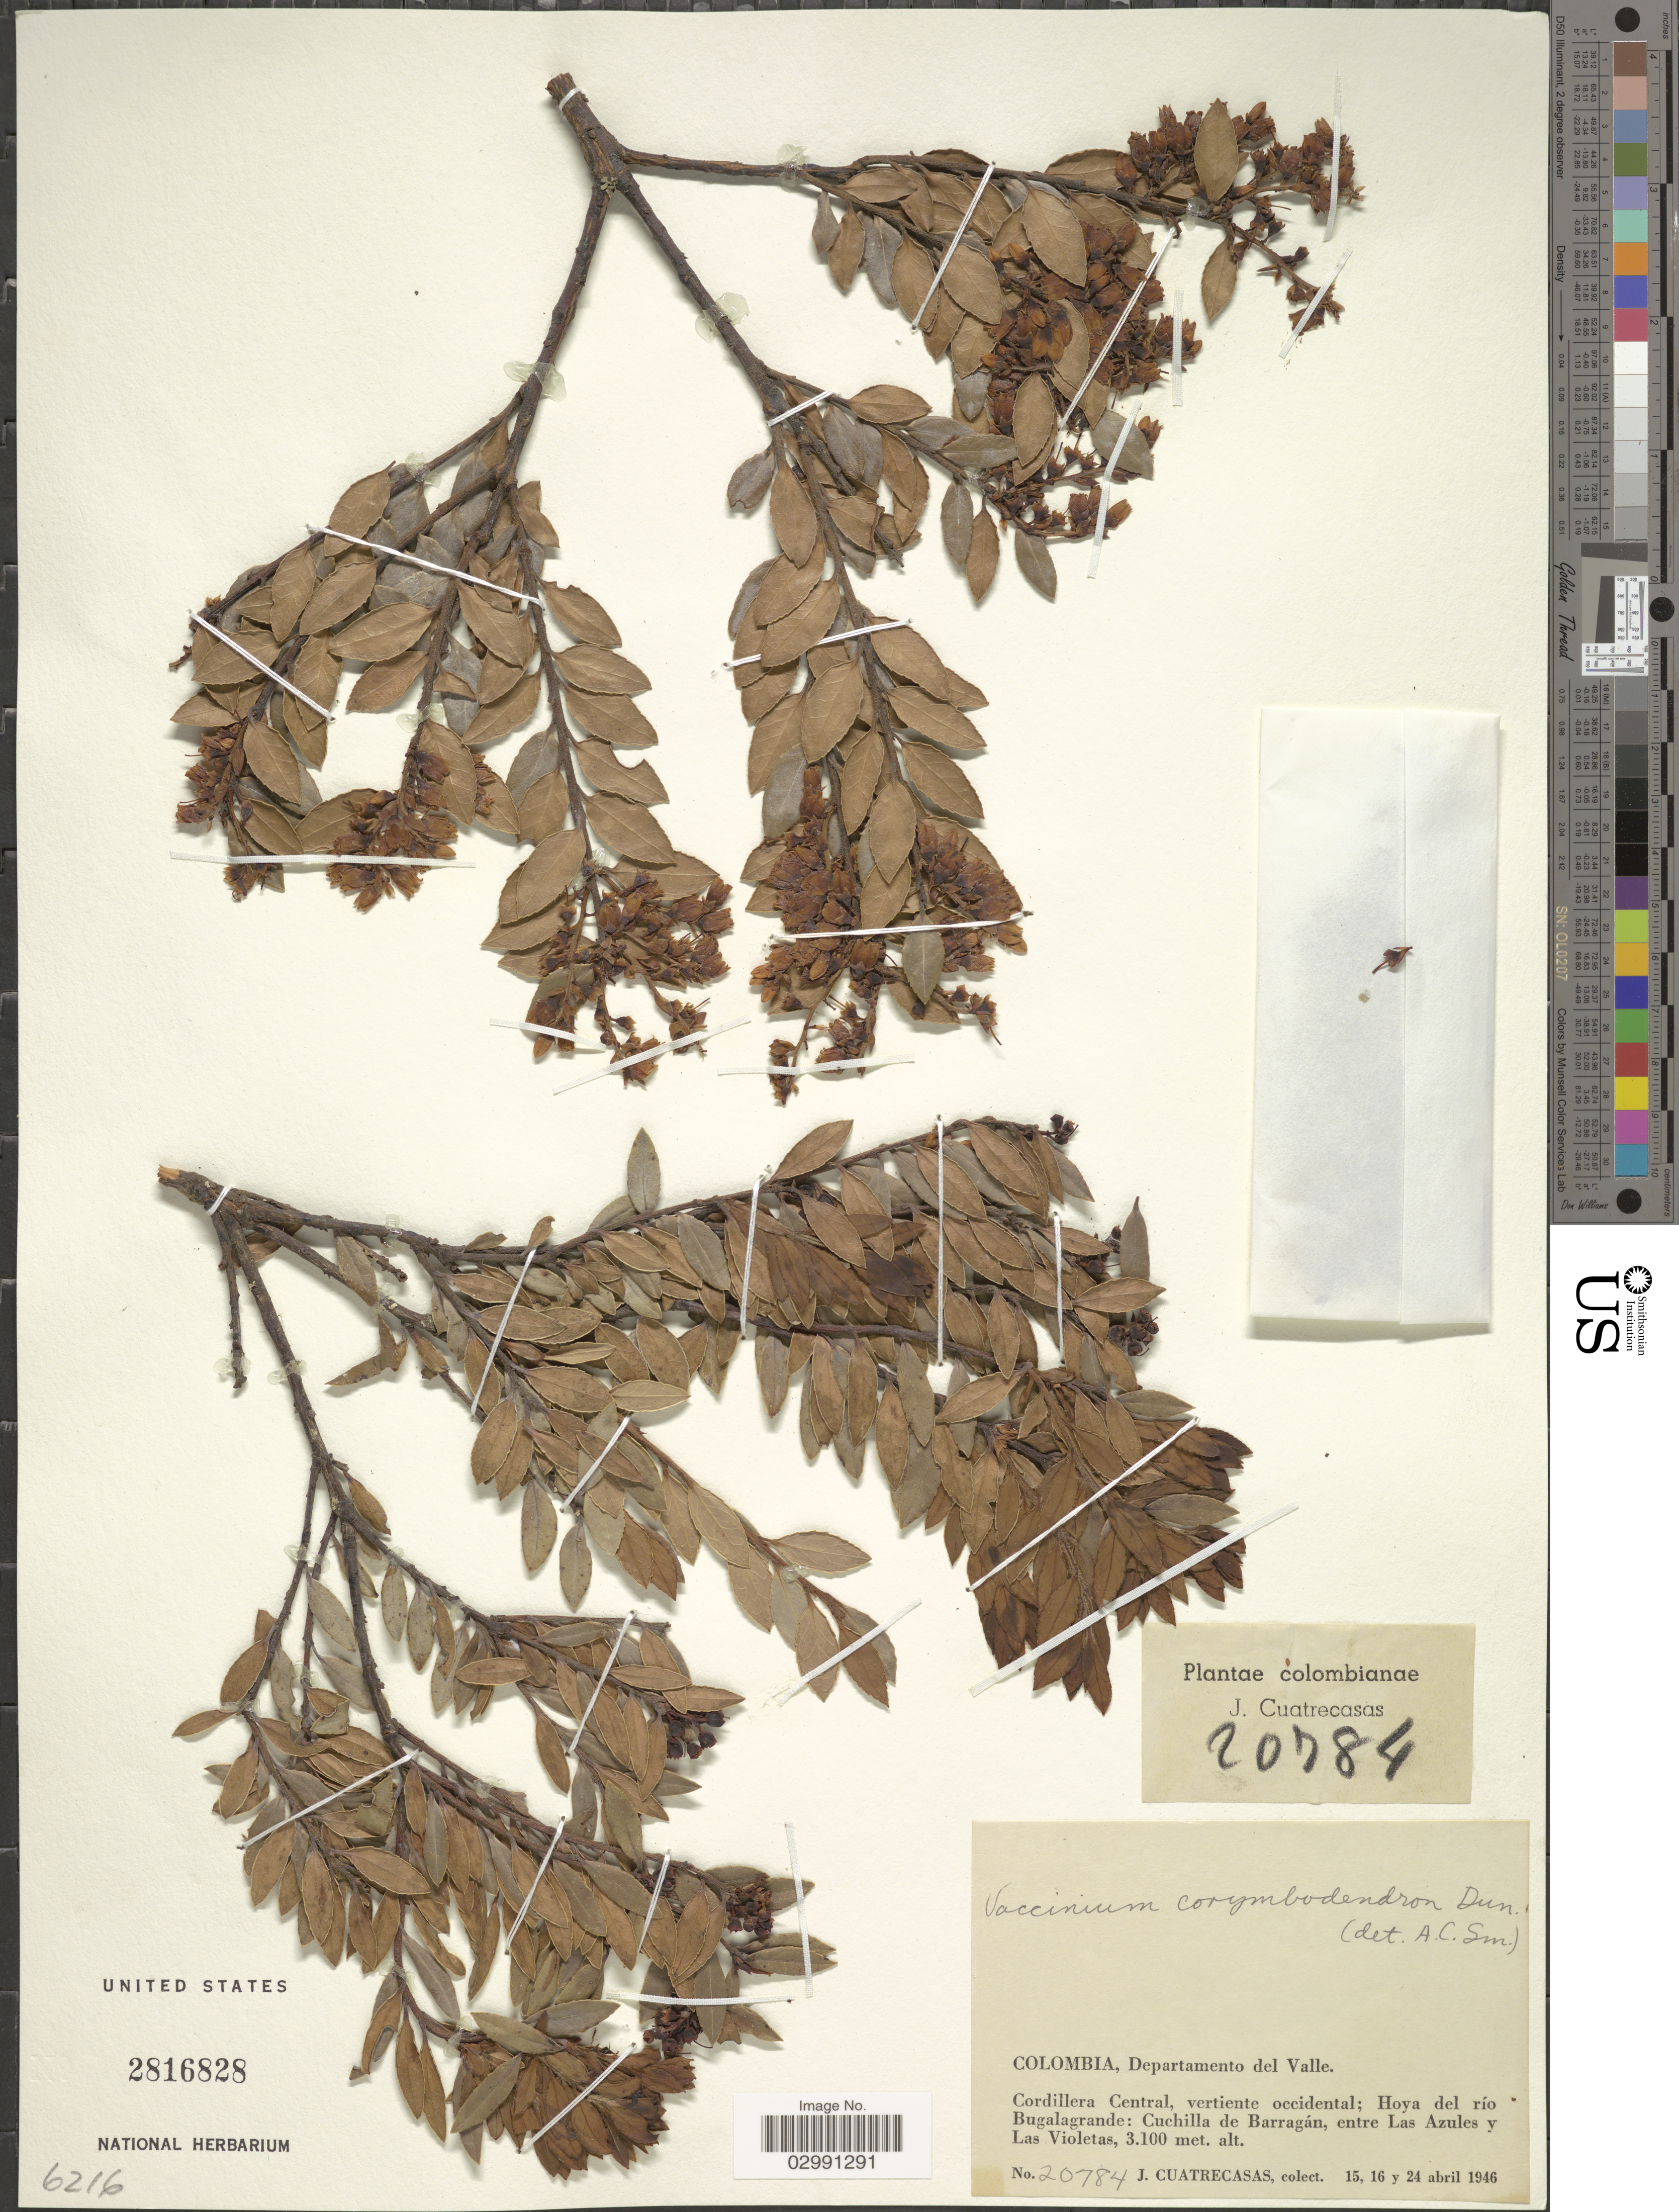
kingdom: Plantae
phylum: Tracheophyta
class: Magnoliopsida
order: Ericales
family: Ericaceae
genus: Vaccinium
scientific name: Vaccinium corymbodendron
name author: Dunal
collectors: J. Cuatrecasas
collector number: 20784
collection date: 1946-04-15/1946-04-24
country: Colombia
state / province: Valle del Cauca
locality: Departamento del Valle. Cordillera Central, vertiente occidental; Hoya del río Bugalagrande: Cuchilla de Barragán, entre Las Azules y Las Violetas.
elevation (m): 3100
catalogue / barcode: US 2816828